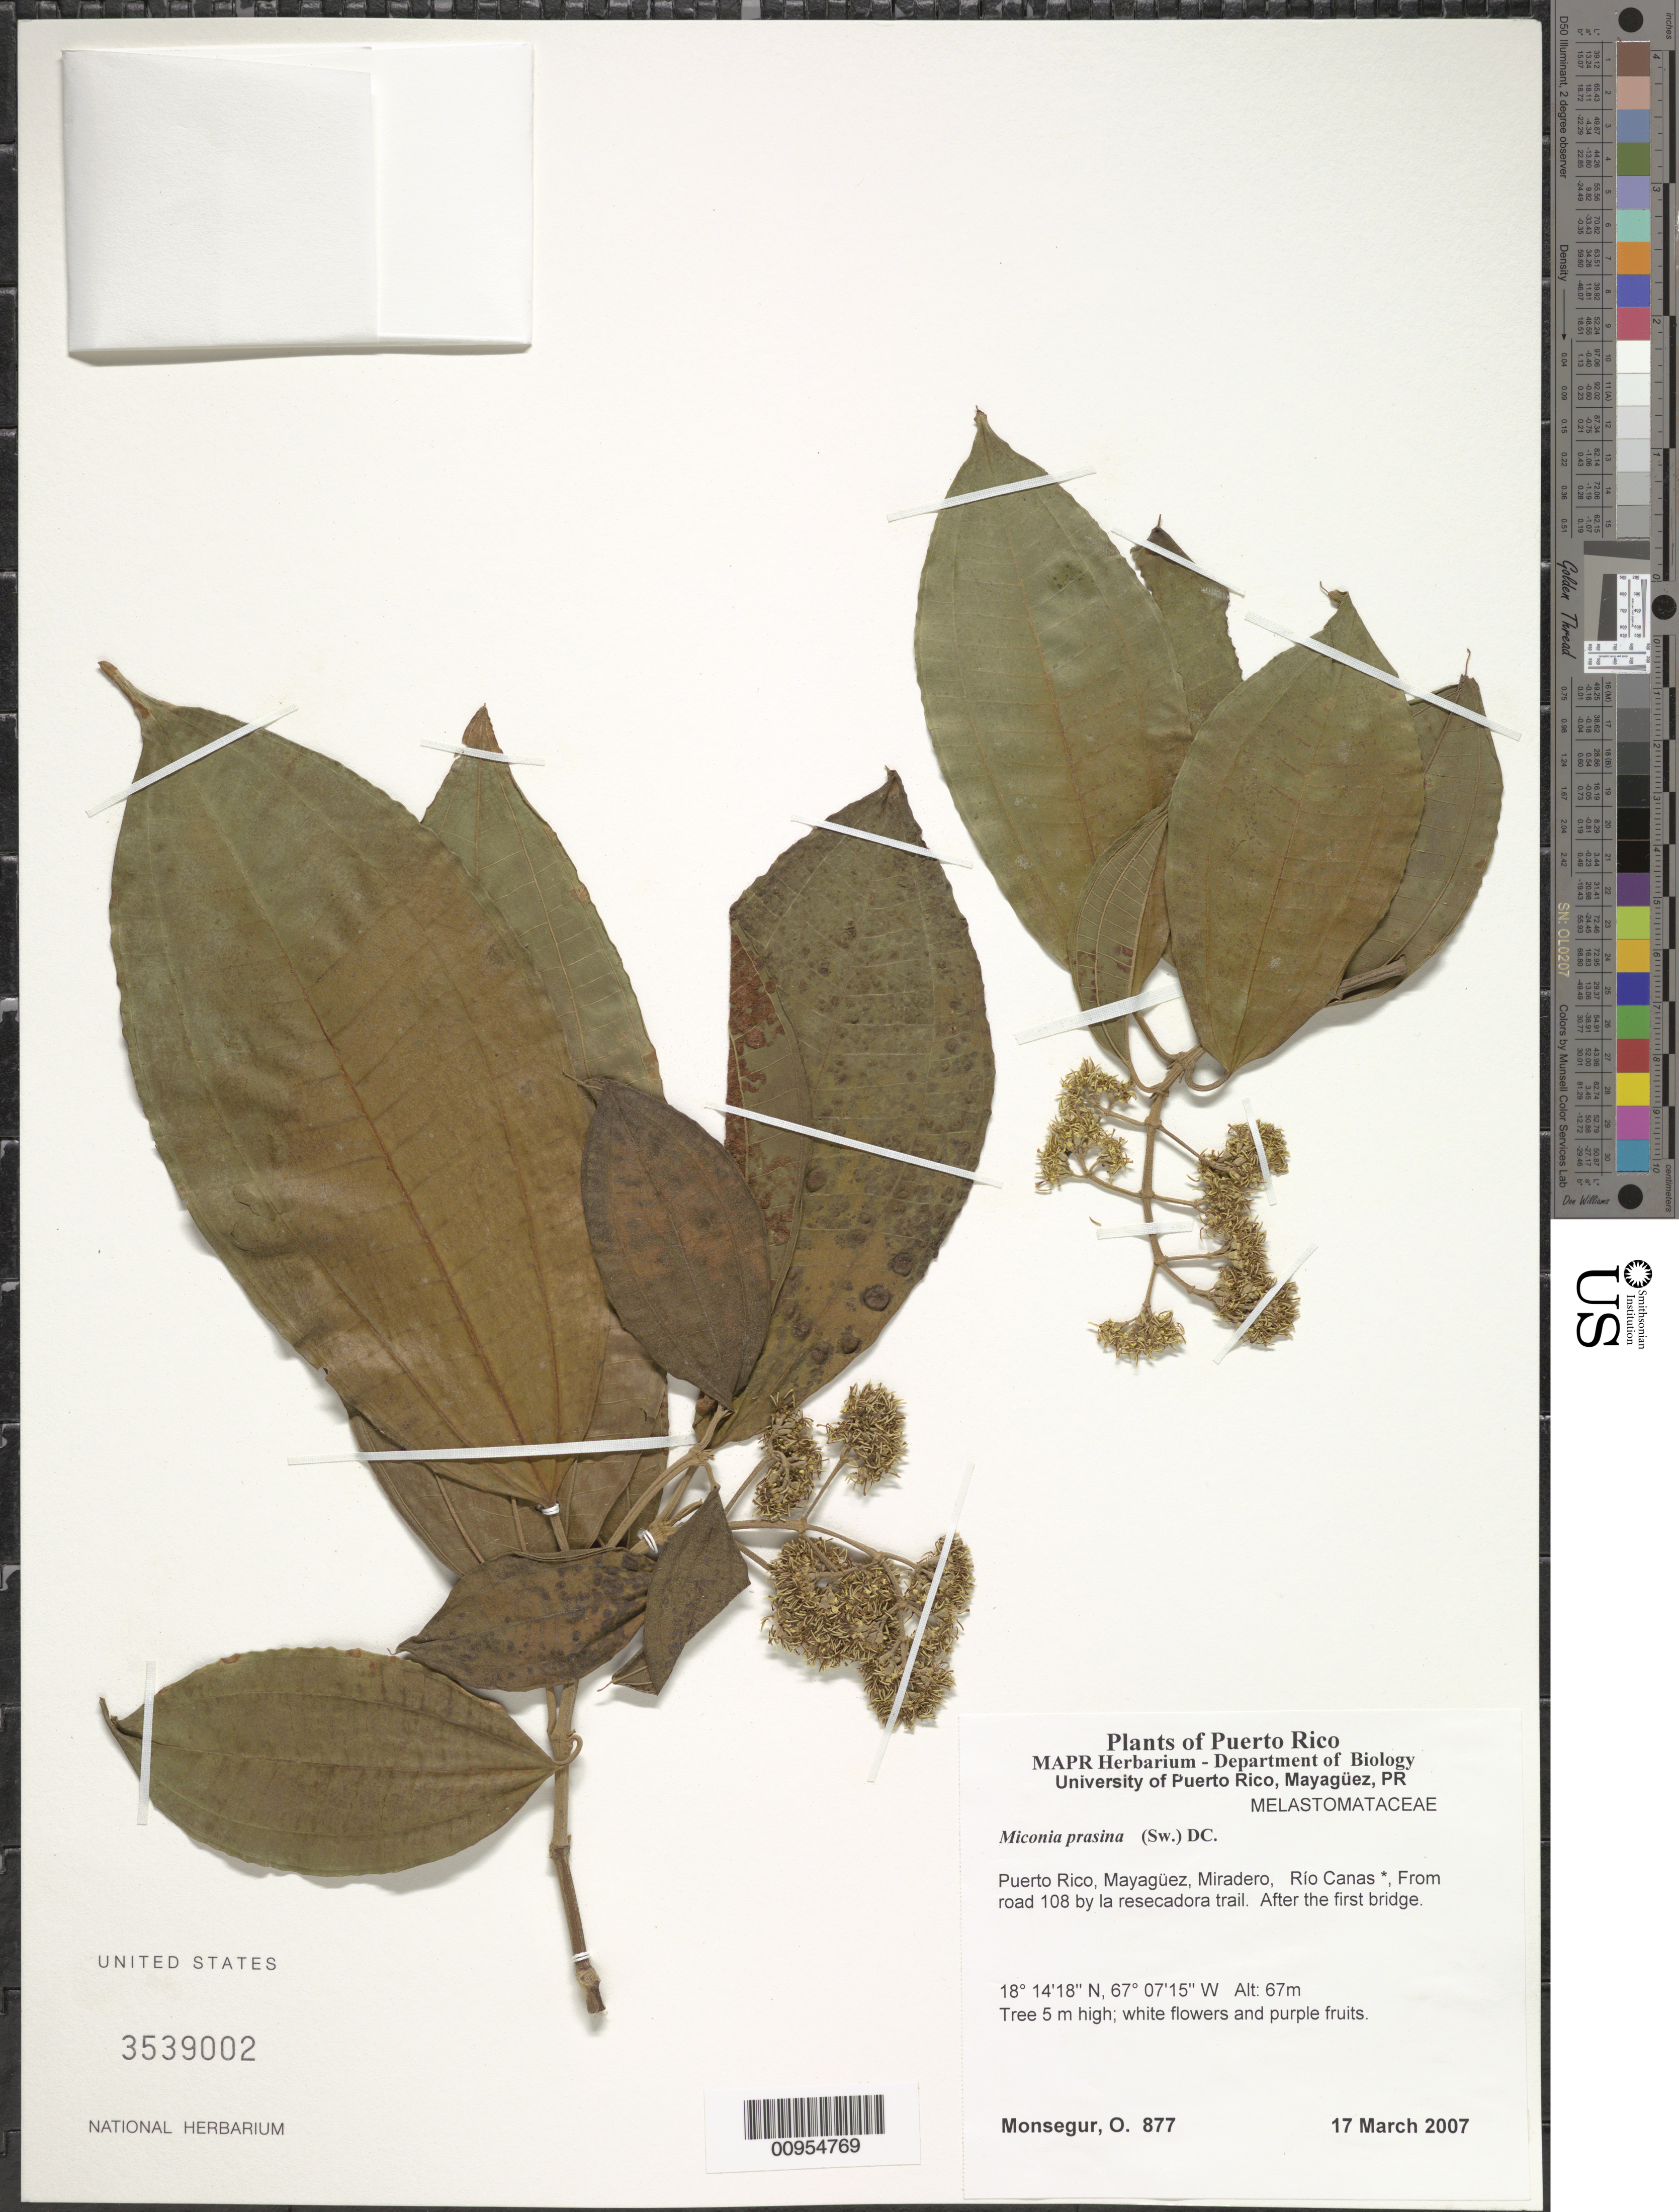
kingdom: Plantae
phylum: Tracheophyta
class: Magnoliopsida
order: Myrtales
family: Melastomataceae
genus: Miconia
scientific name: Miconia prasina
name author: (Sw.) DC.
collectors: O. Monsegur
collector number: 877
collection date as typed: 17 Mar 2007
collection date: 2007-03-17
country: Puerto Rico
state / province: Mayagüez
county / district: Miradero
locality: From road 108 by la resecadora trail. After the first bridge.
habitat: Río Canas.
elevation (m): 67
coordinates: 18.14179, 67.07151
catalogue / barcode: US 3539002